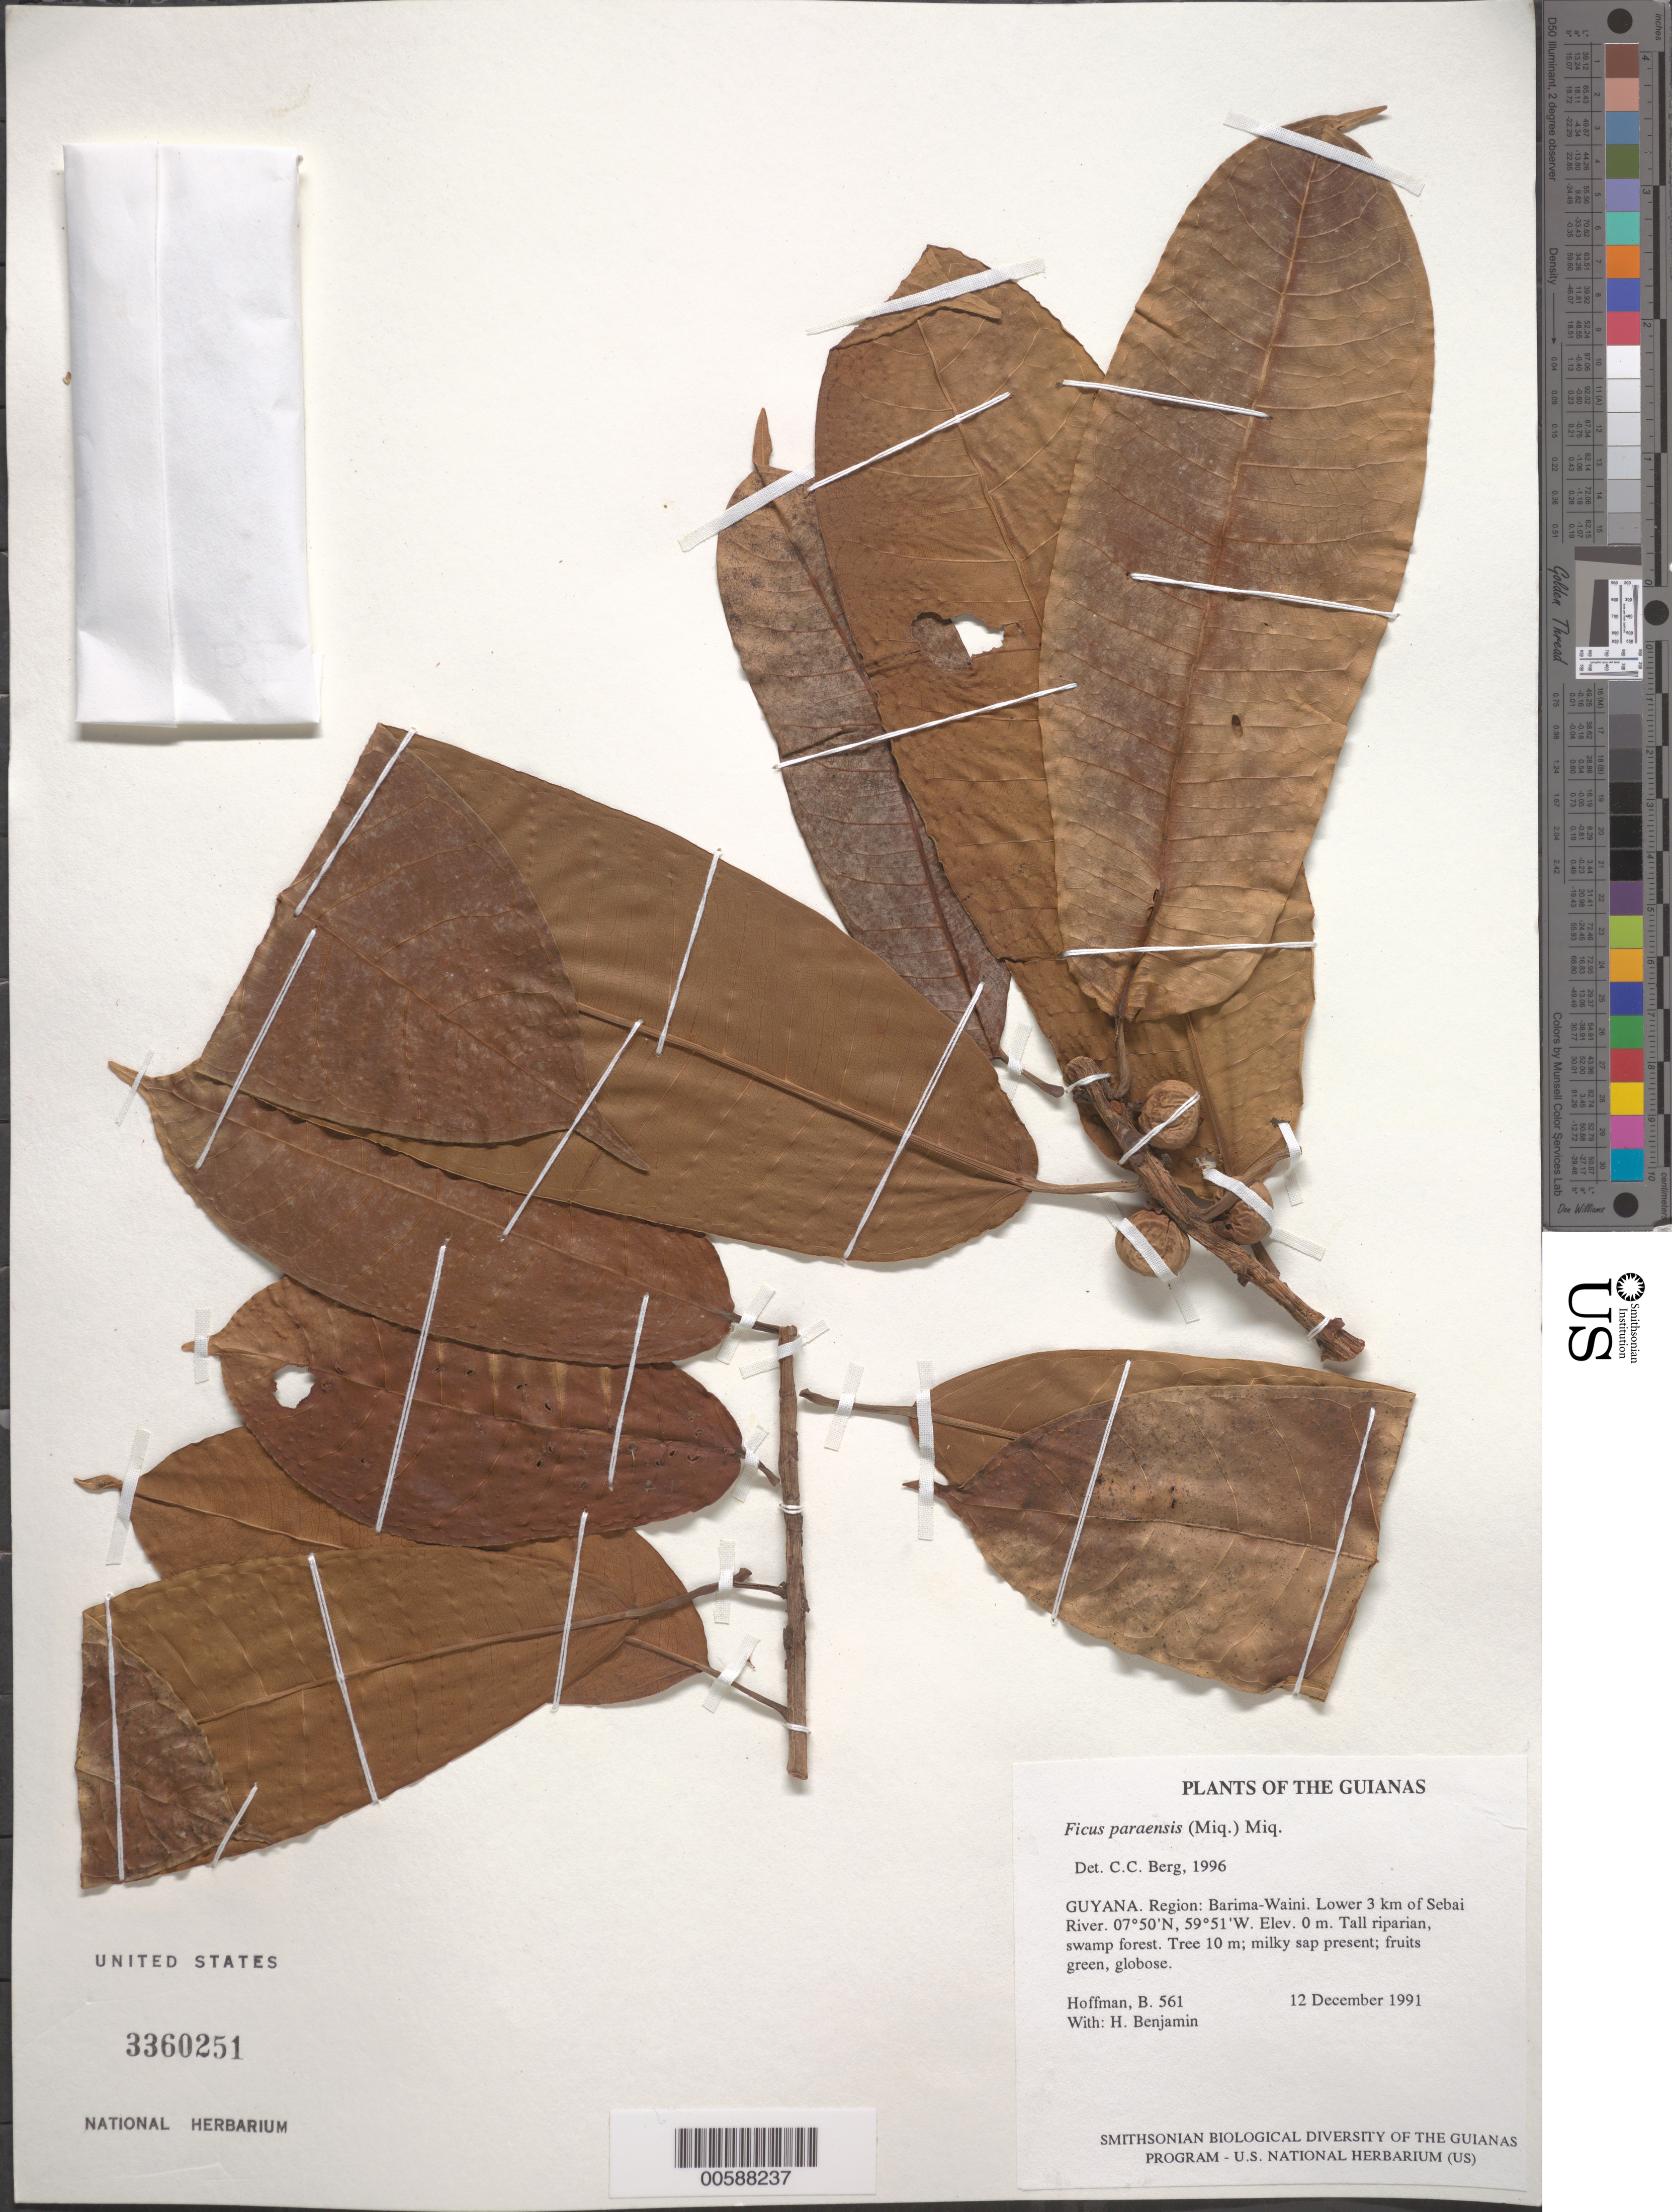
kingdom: Plantae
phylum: Tracheophyta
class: Magnoliopsida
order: Rosales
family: Moraceae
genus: Ficus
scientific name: Ficus paraensis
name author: (Miq.) Miq.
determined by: Berg, C. C.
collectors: B. Hoffman & H. Benjamin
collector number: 561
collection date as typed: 12 December 1991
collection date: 1991-12-12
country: Guyana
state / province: Barima-Waini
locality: Lower 3 km of Sebai River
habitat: Tall riparian, swamp forest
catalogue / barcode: US 3360251